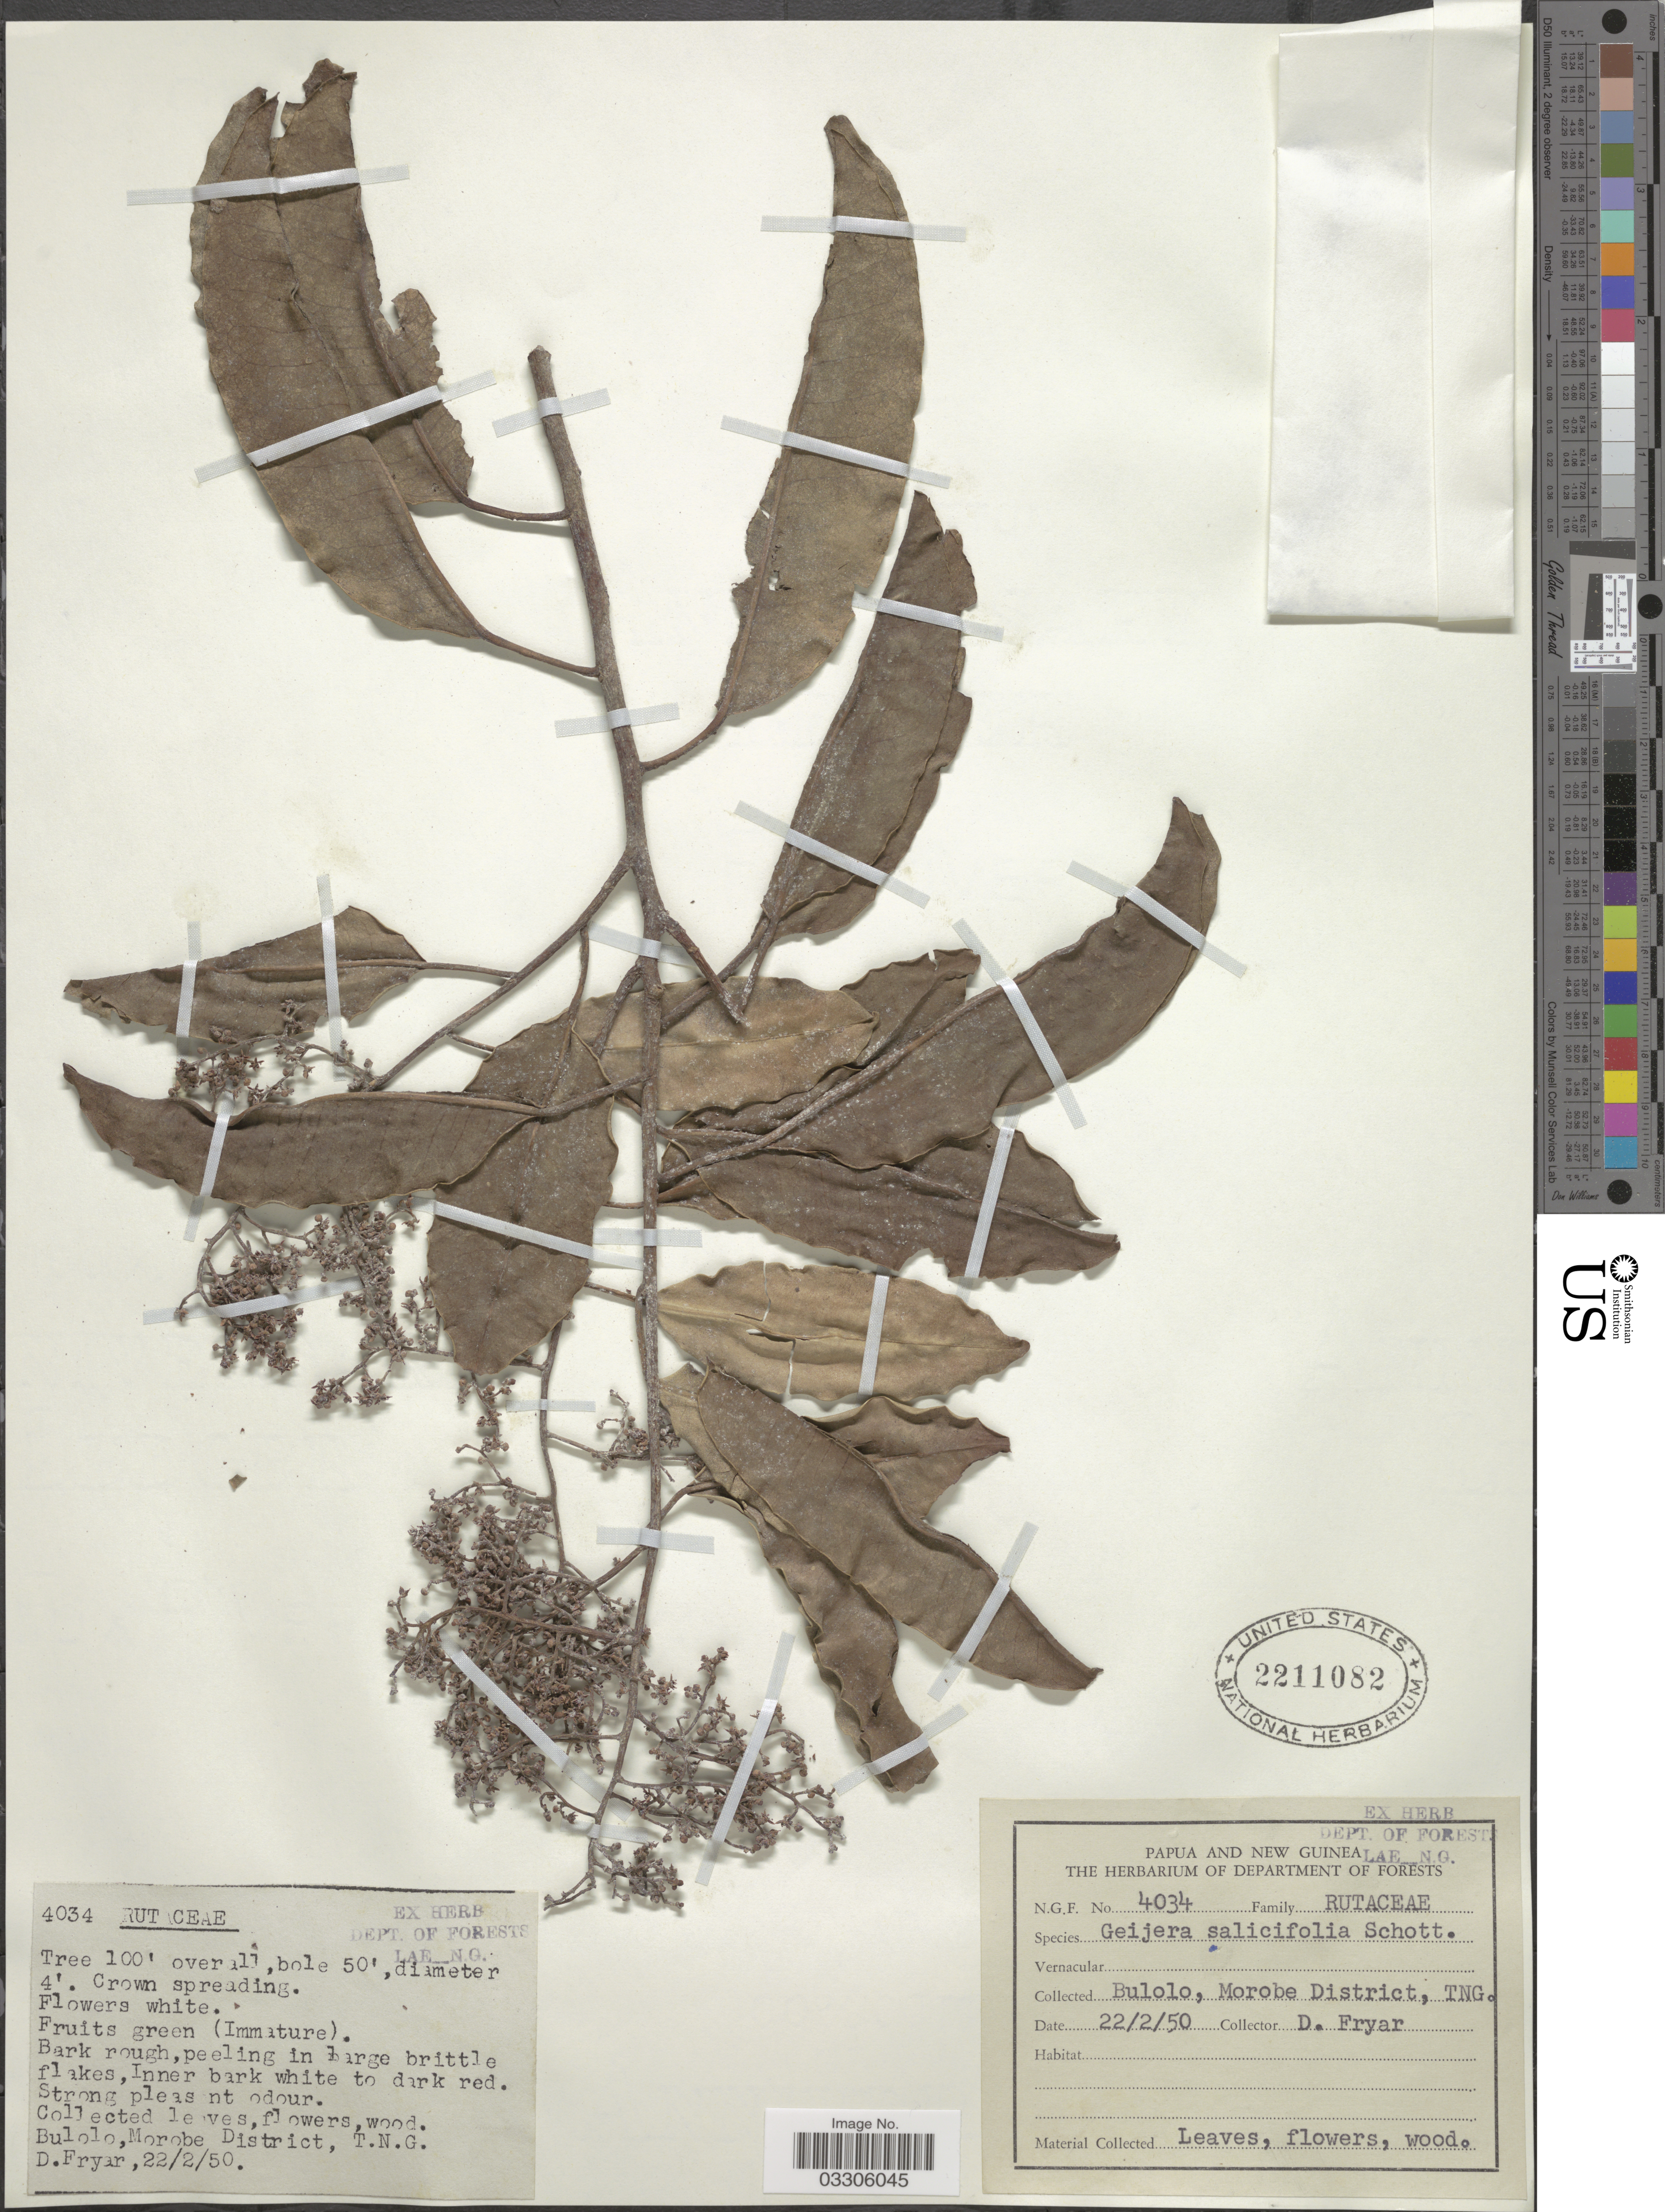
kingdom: Plantae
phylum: Tracheophyta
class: Magnoliopsida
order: Sapindales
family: Rutaceae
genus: Geijera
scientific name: Geijera salicifolia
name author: Schott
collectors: D. Fryar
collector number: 4034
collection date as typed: Transcribed d/m/y: 22/2/50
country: Papua New Guinea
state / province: Morobe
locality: Bulolo, Morobe District, TNG.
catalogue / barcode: US 2211082